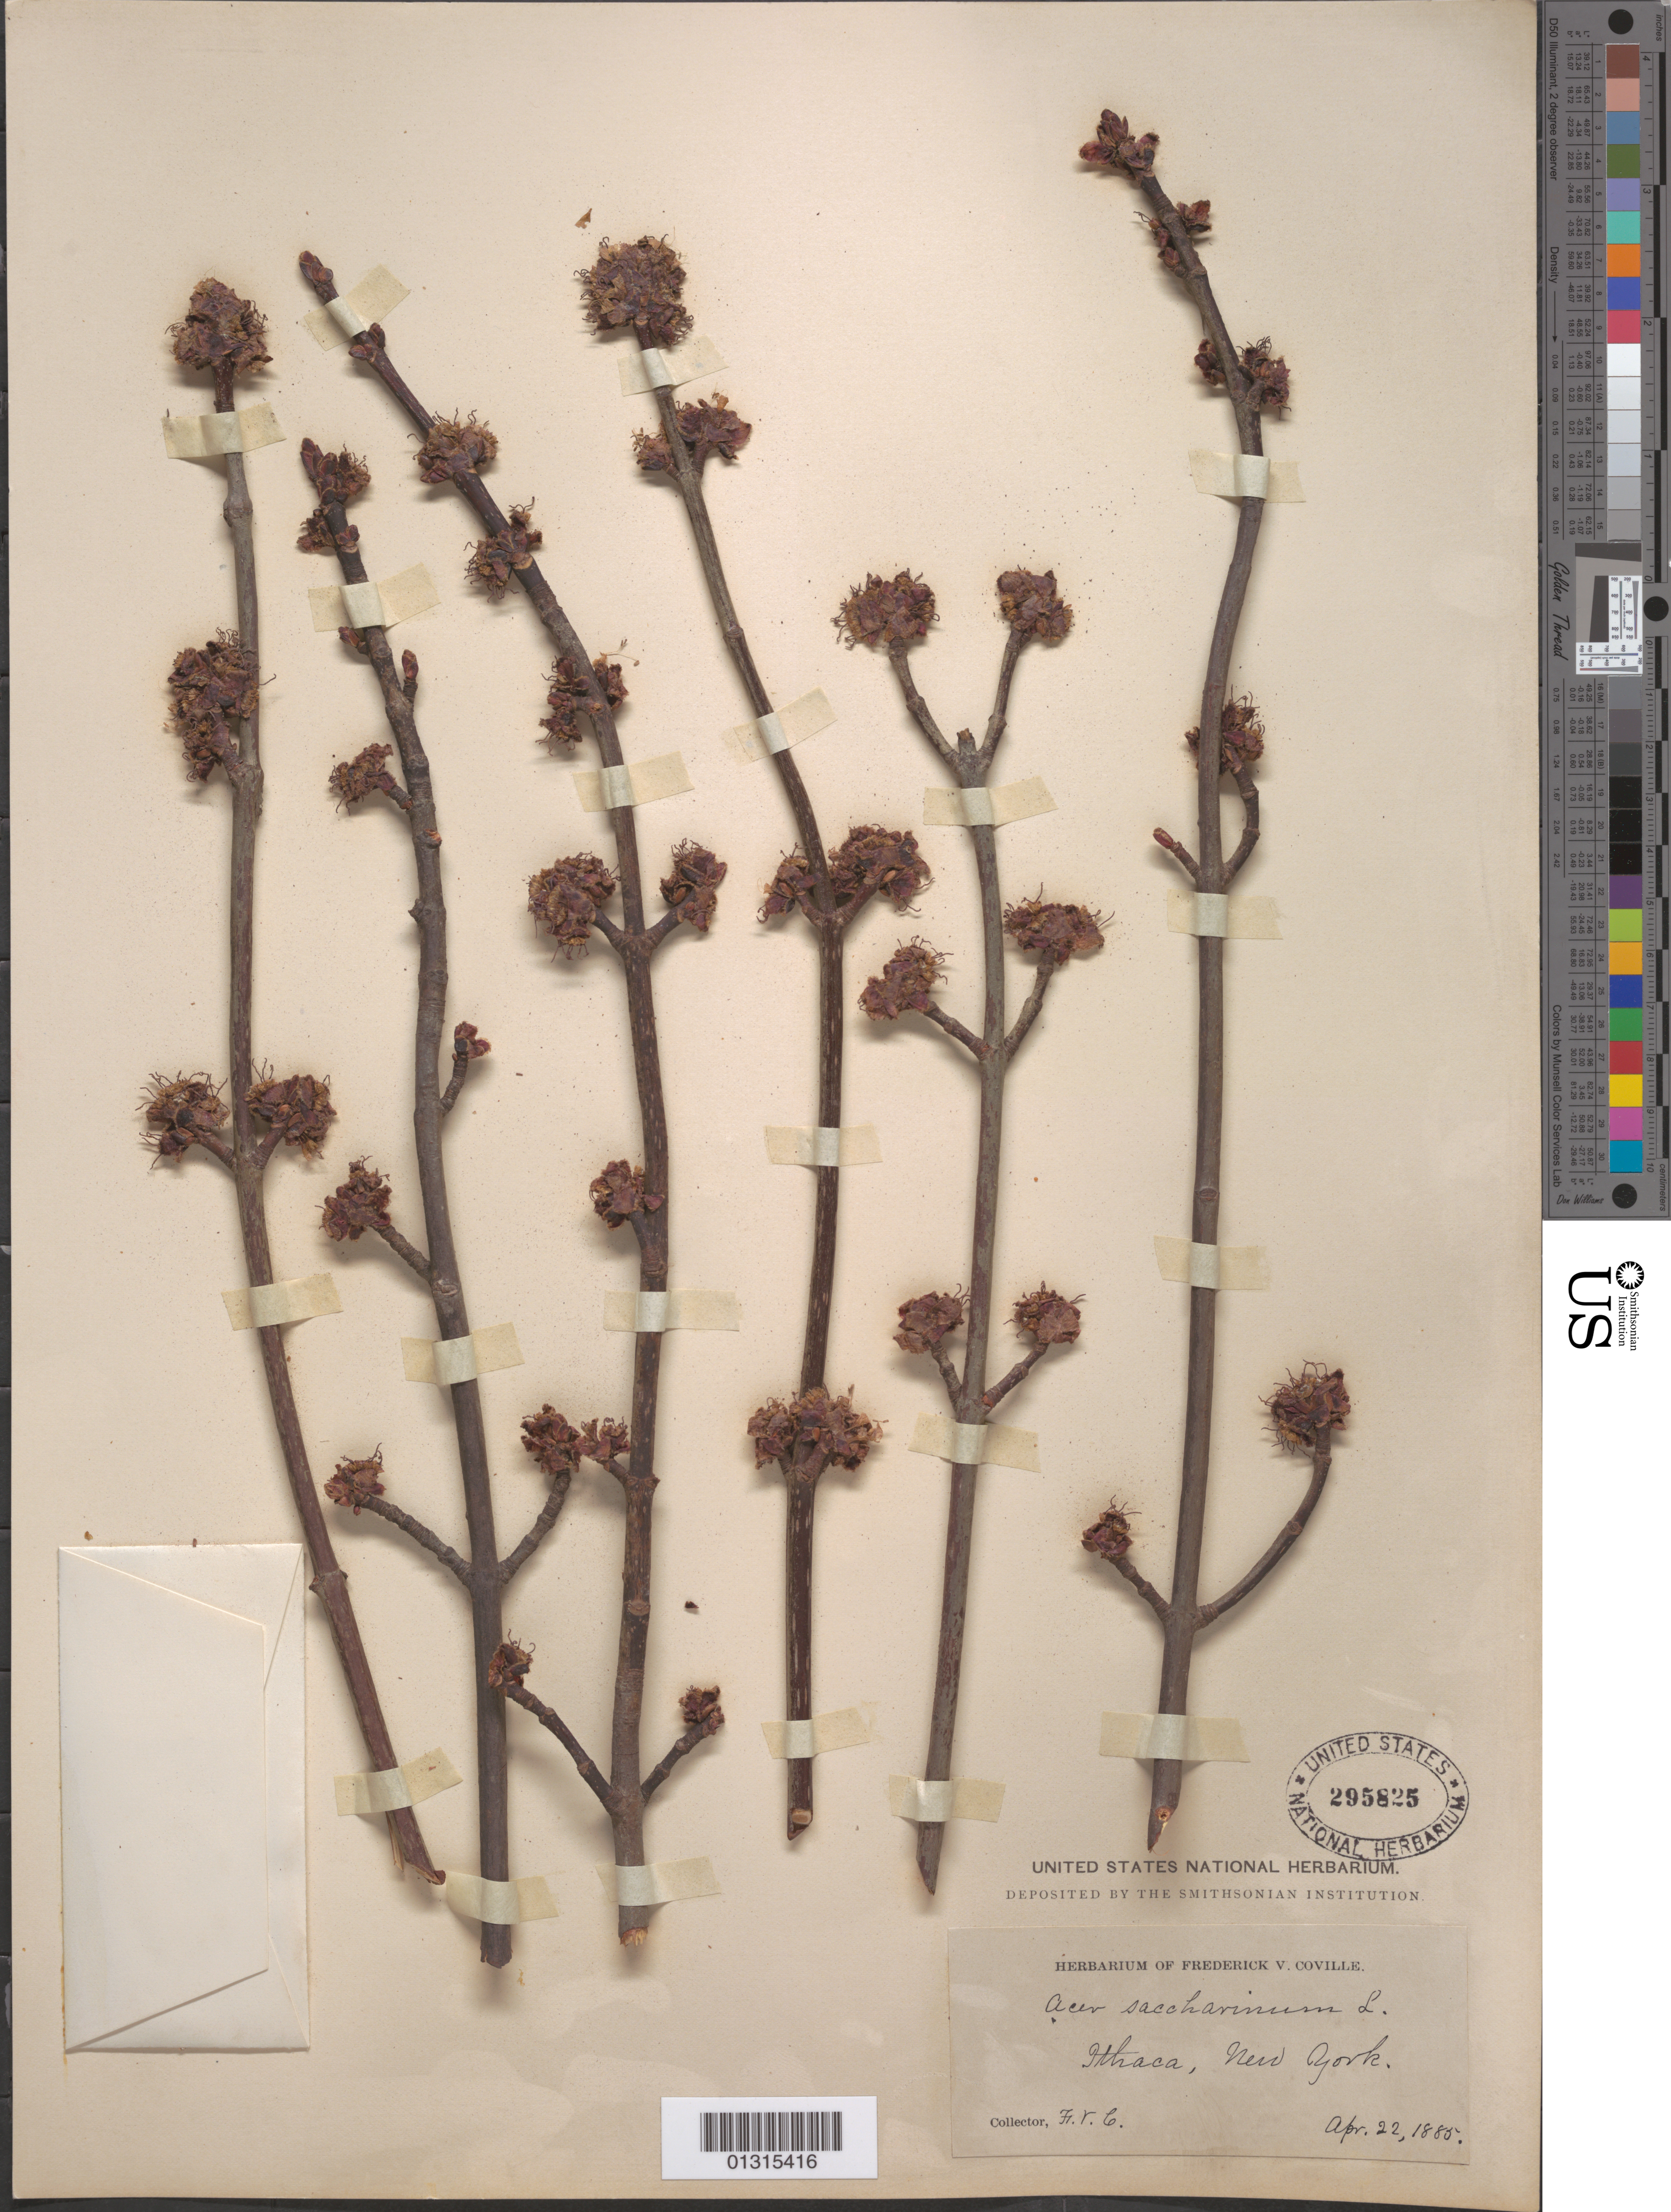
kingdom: Plantae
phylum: Tracheophyta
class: Magnoliopsida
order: Sapindales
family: Sapindaceae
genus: Acer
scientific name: Acer saccharinum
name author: L.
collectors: F. V. Coville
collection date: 1885-04-22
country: United States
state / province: New York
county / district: Tompkins County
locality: Ithaca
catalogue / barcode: US 295825